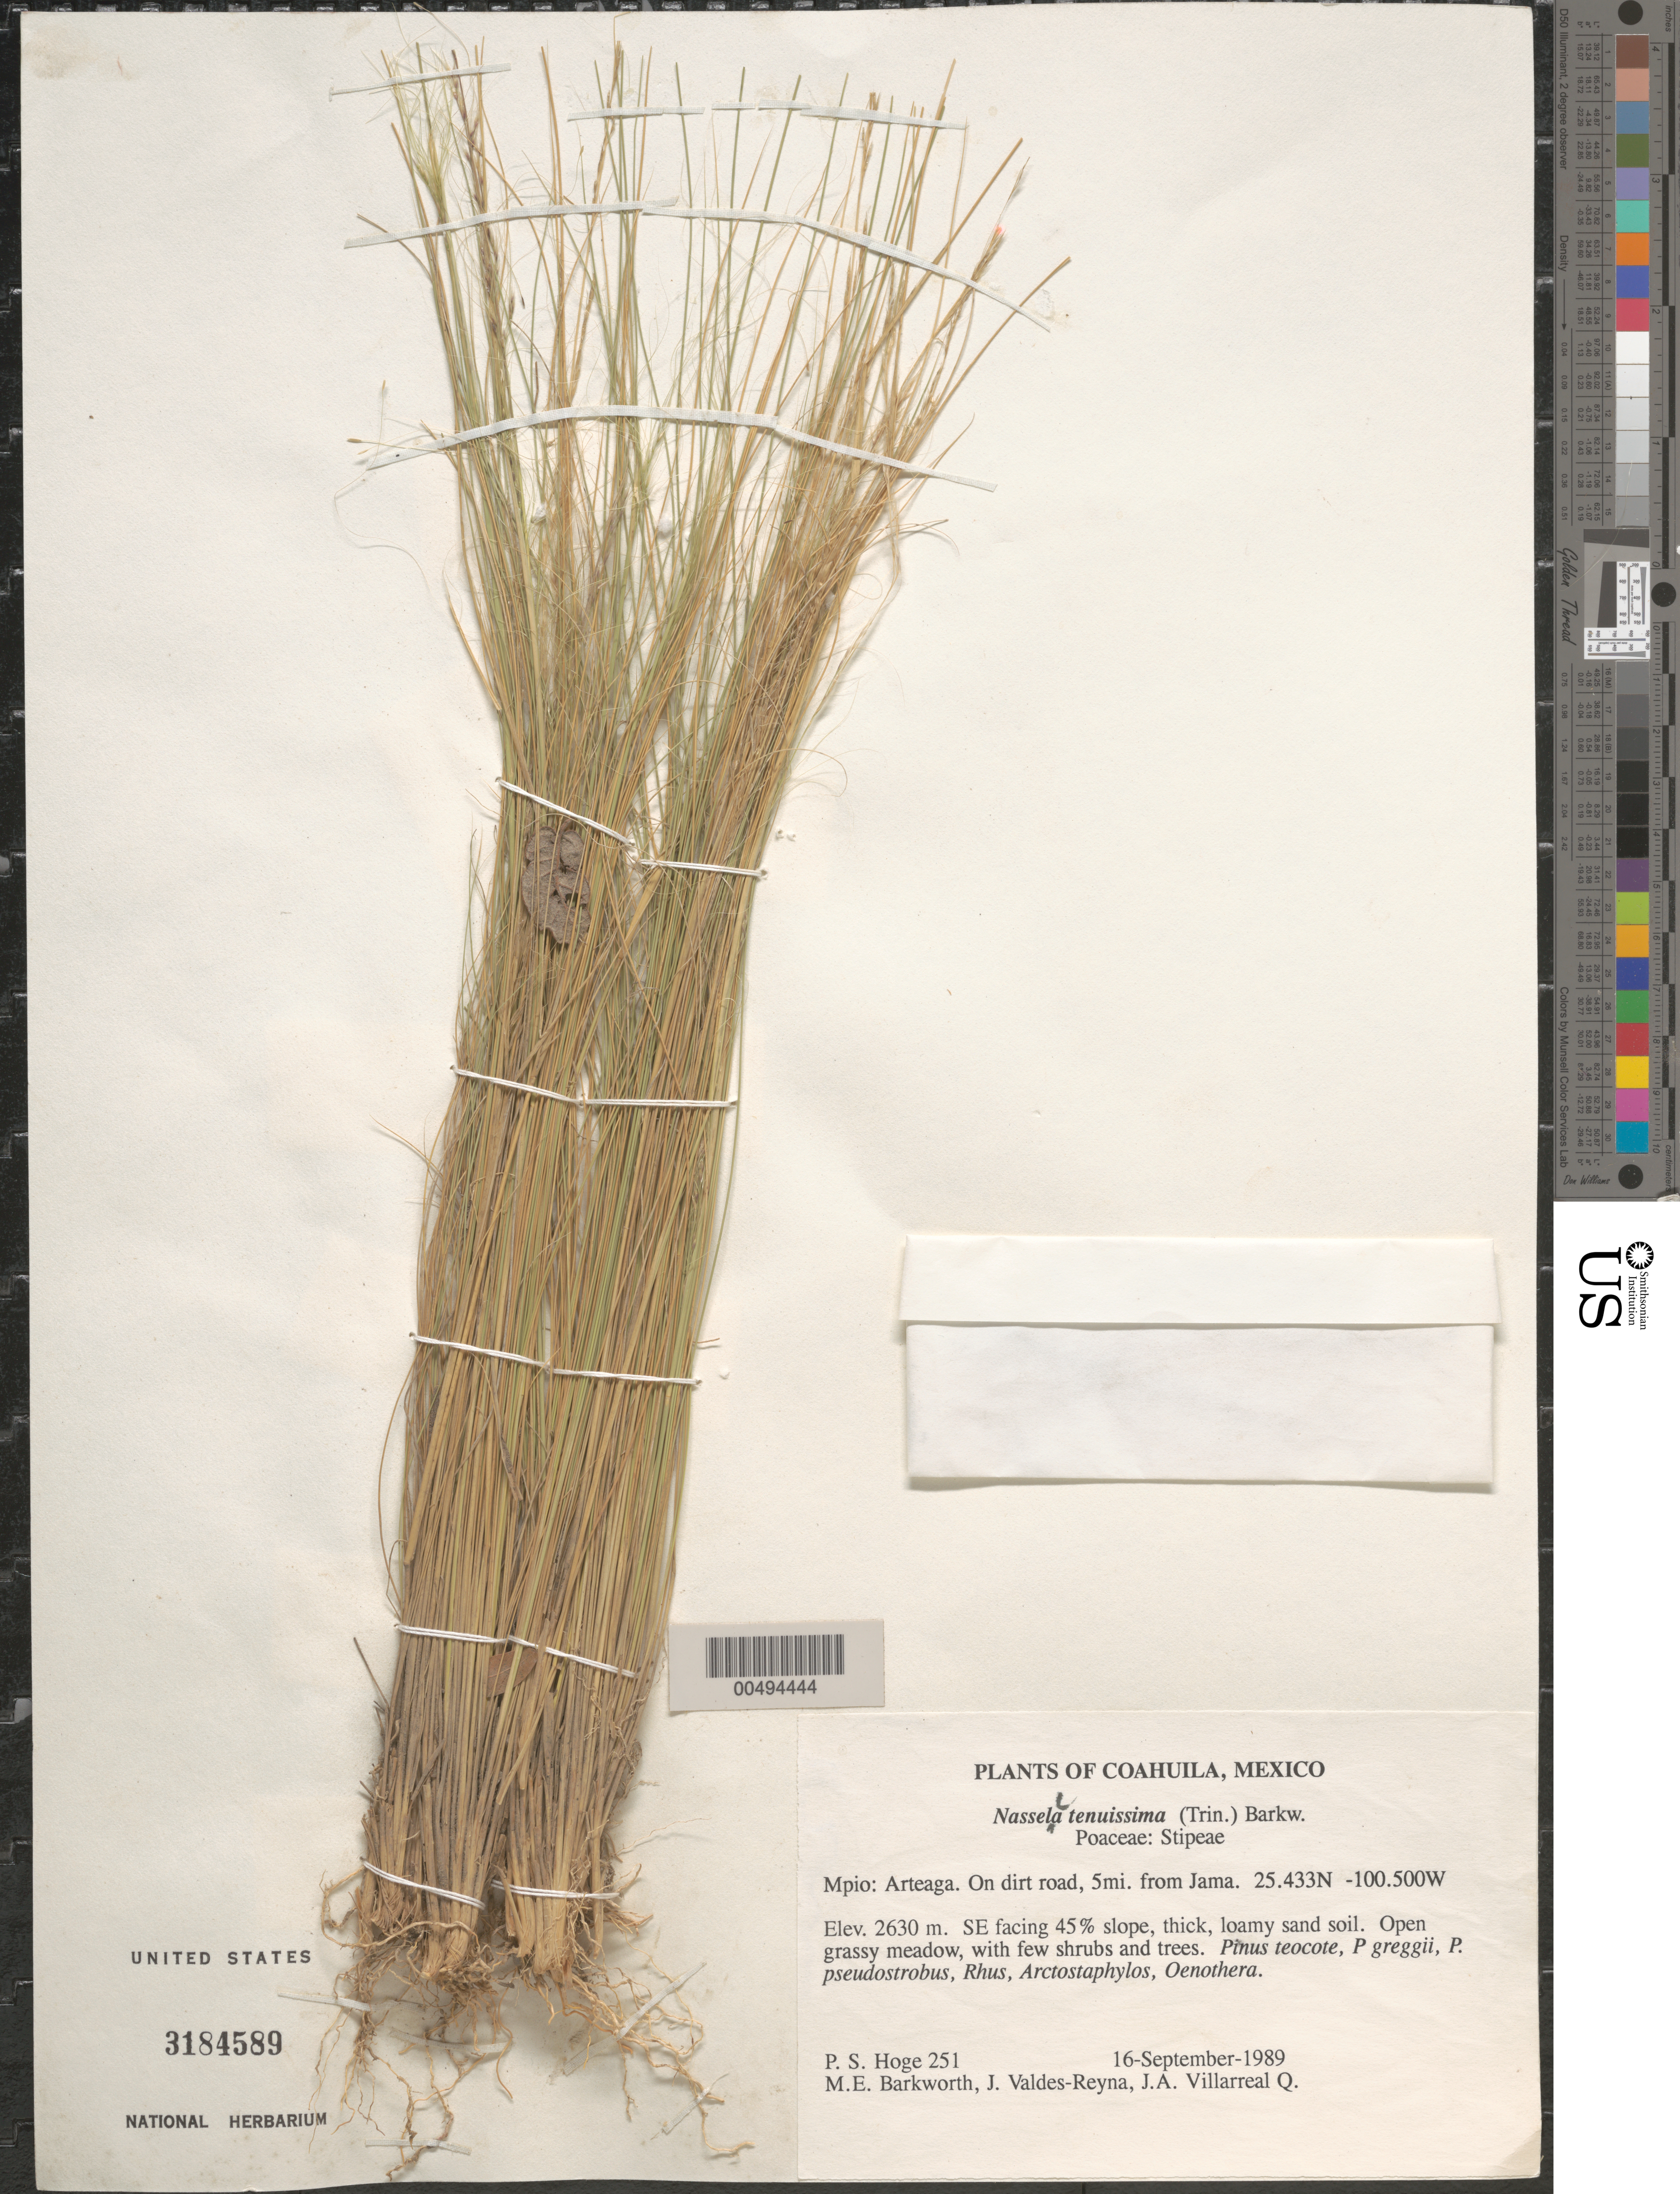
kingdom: Plantae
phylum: Tracheophyta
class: Liliopsida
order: Poales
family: Poaceae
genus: Nassella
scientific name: Nassella tenuissima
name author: (Trin.) Barkworth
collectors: P. S. Hoge, M. E. Barkworth & J. Valdés-Reyna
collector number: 251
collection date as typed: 16 Sep 1989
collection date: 1989-09-16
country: Mexico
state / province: Coahuila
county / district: Arteaga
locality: On dirt rd, 5 mi from Jama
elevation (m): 2630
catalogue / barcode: US 3184589